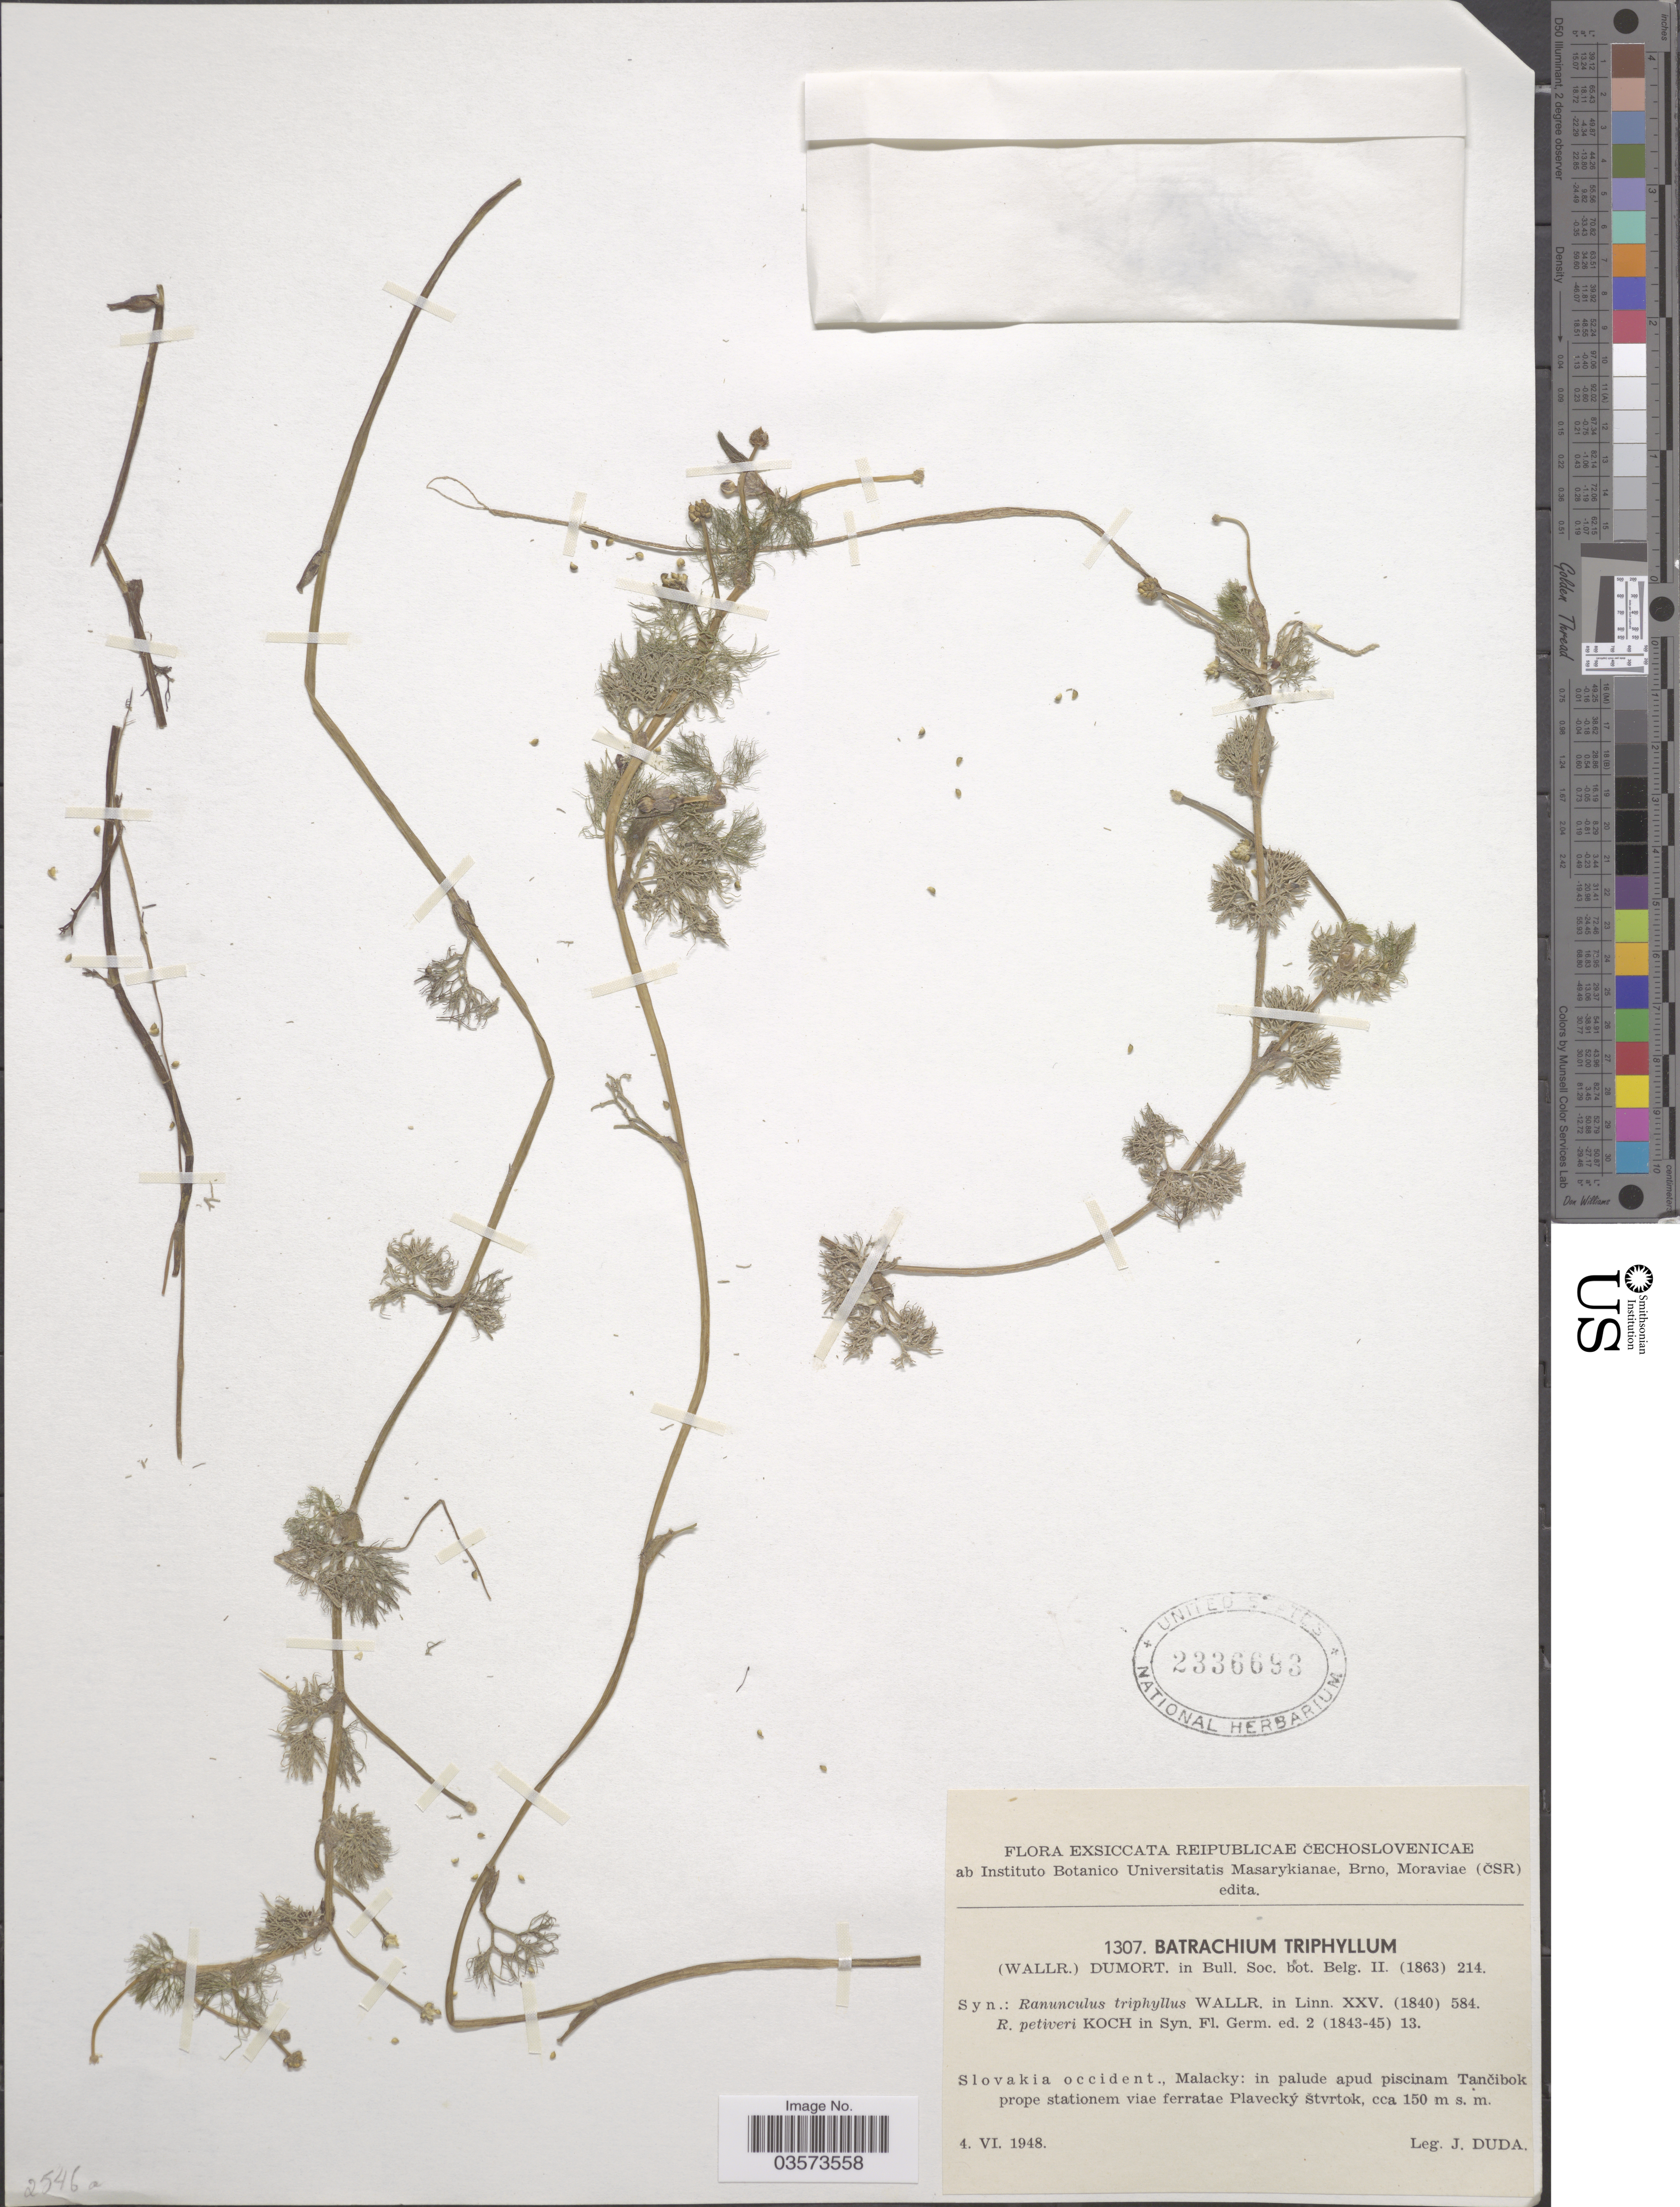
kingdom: Plantae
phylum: Tracheophyta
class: Magnoliopsida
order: Ranunculales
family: Ranunculaceae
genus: Ranunculus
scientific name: Ranunculus aquatilis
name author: L.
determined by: Strong, Mark T., (BOT), Smithsonian Institution - National Museum of Natural History (UNITED STATES)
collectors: J. Duda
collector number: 1307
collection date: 1948-06-04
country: Slovakia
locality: Slovakia occident., Malacky: in palude apud piscinam Tančibok prope stationem viae Plavecky štvrtok.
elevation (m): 150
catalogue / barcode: US 2336693